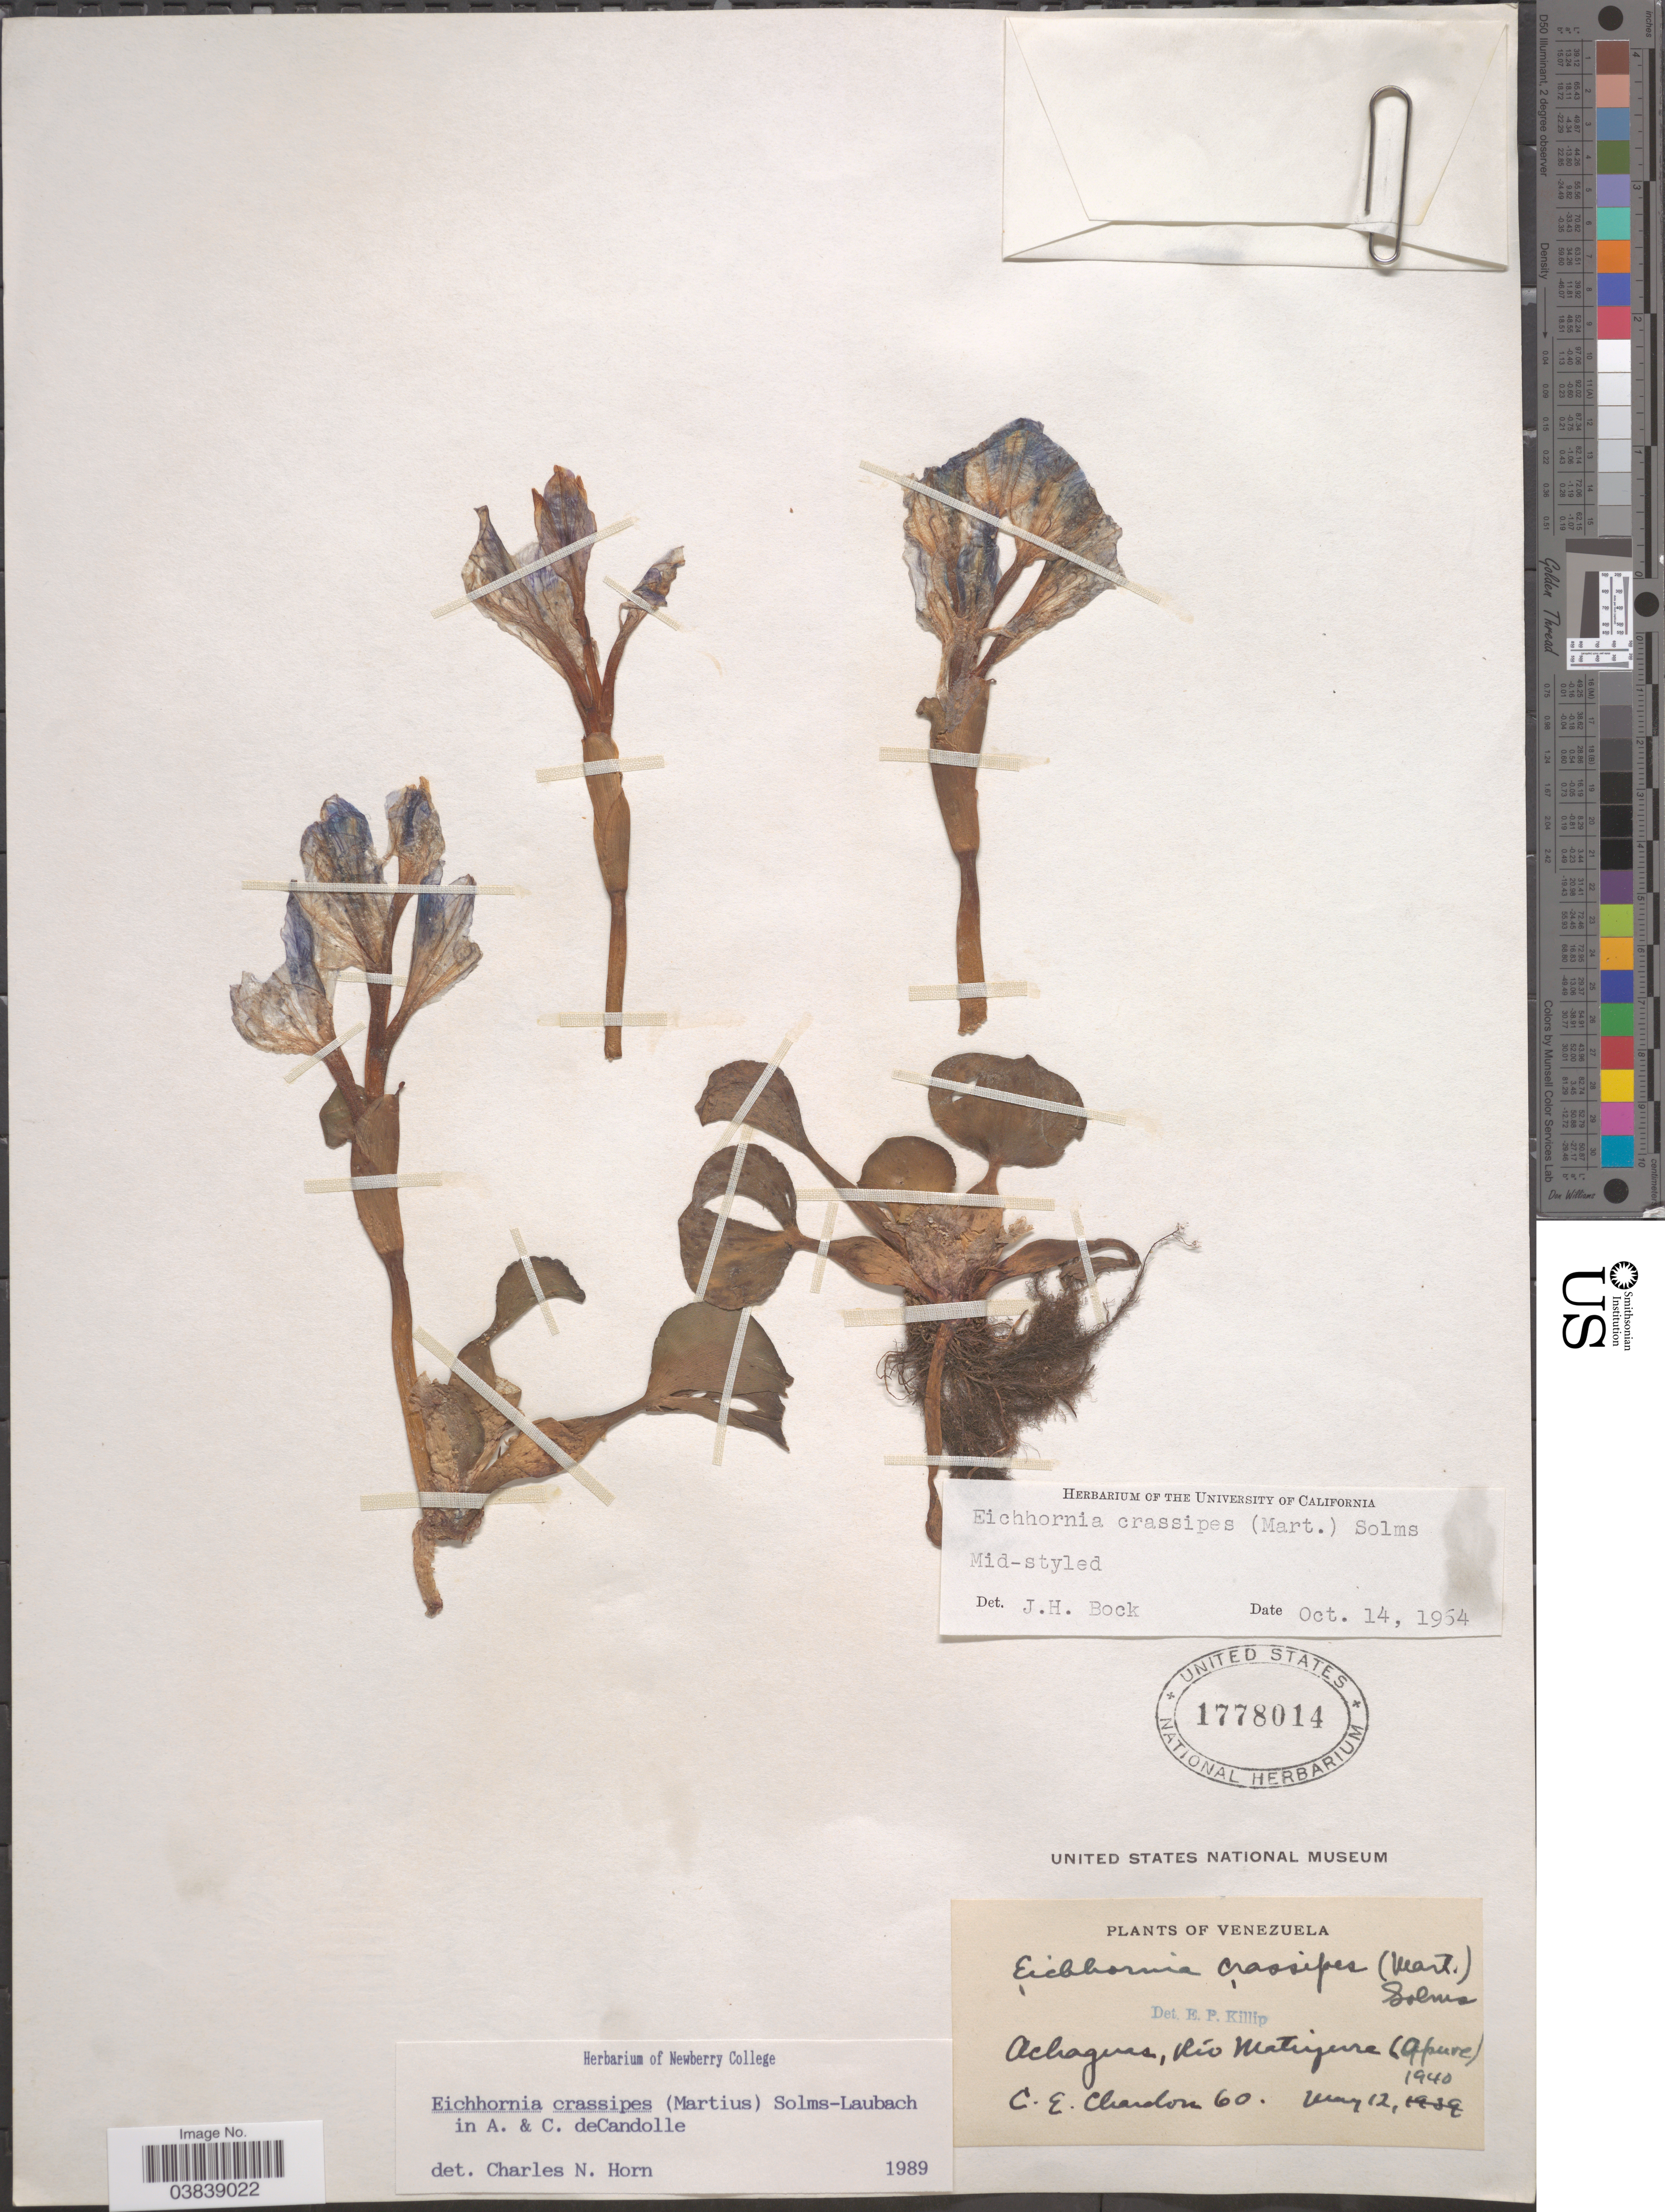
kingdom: Plantae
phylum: Tracheophyta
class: Liliopsida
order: Commelinales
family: Pontederiaceae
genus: Eichhornia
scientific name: Eichhornia crassipes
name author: (Mart.) Solms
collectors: C. E. Chardón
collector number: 60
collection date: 1940-05-12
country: Venezuela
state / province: Apure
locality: Achaguas, Río Matiyure.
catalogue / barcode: US 1778014